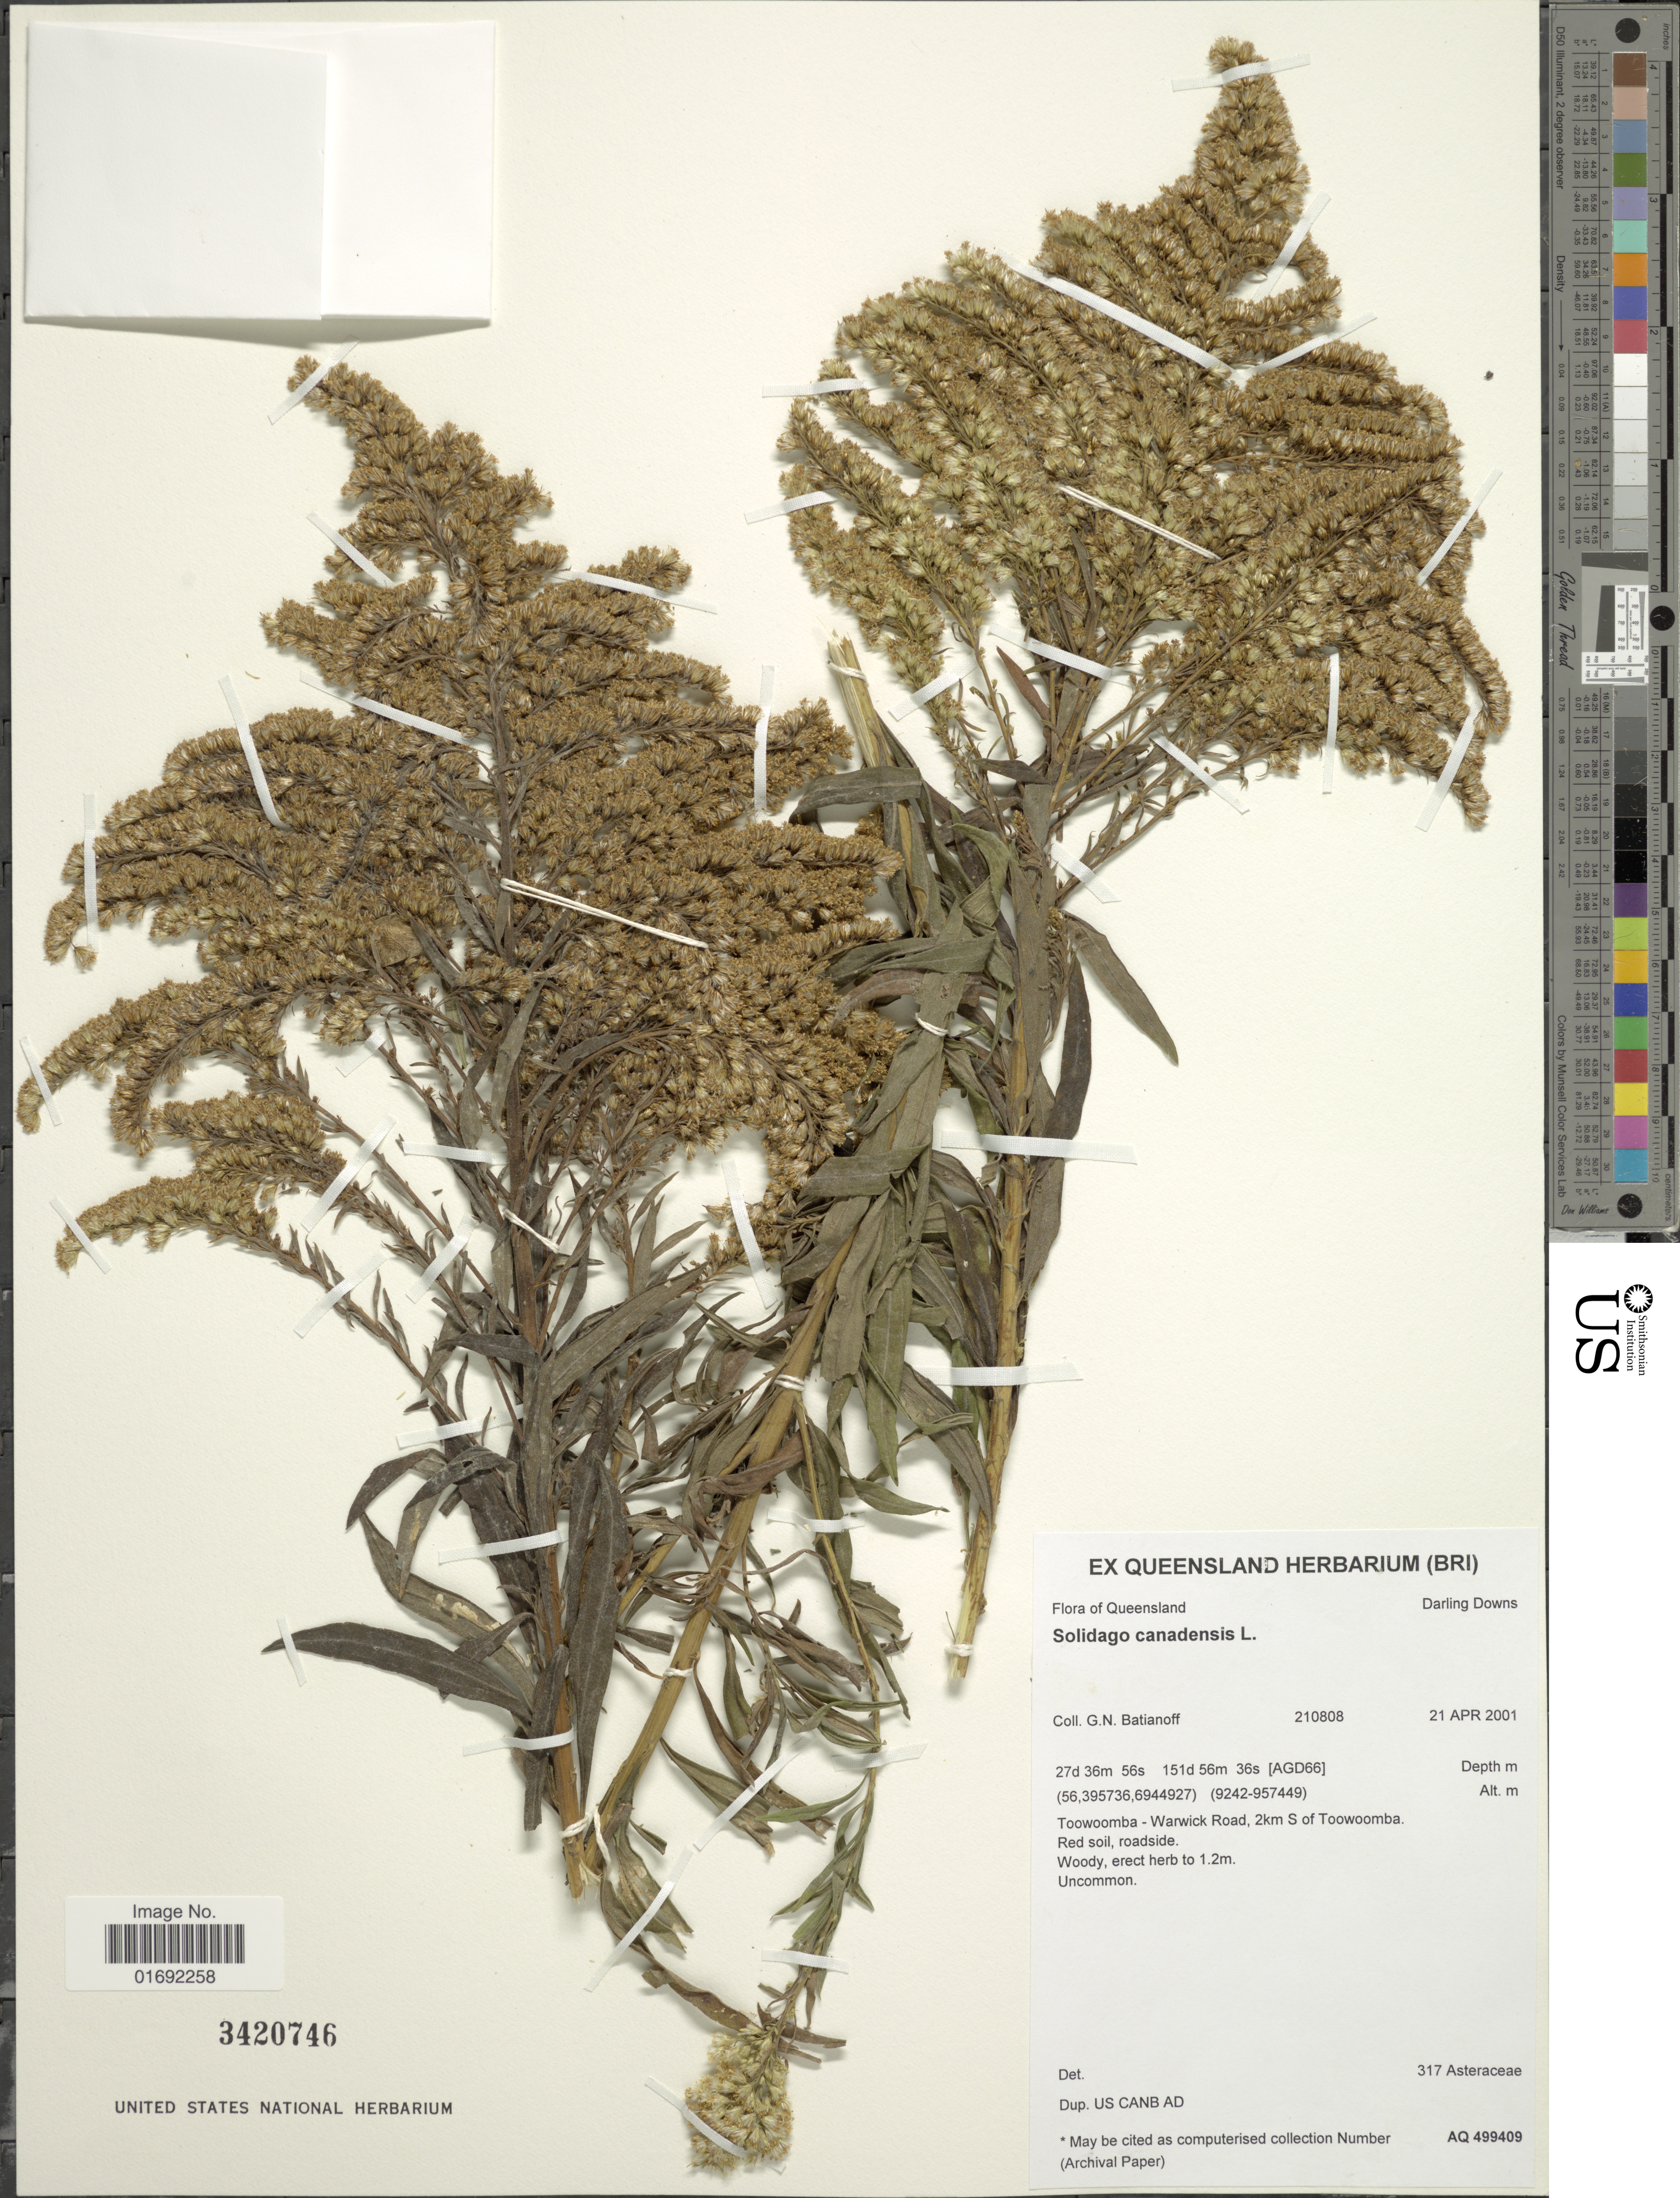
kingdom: Plantae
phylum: Tracheophyta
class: Magnoliopsida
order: Asterales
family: Asteraceae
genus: Solidago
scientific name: Solidago canadensis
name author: L.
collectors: G. Batianoff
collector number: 210808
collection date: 2001-04-21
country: Australia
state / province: Queensland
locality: Darling Downs, Toowoomba-Warwick Road, 2 km S of Toowoomba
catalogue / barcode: US 3420746